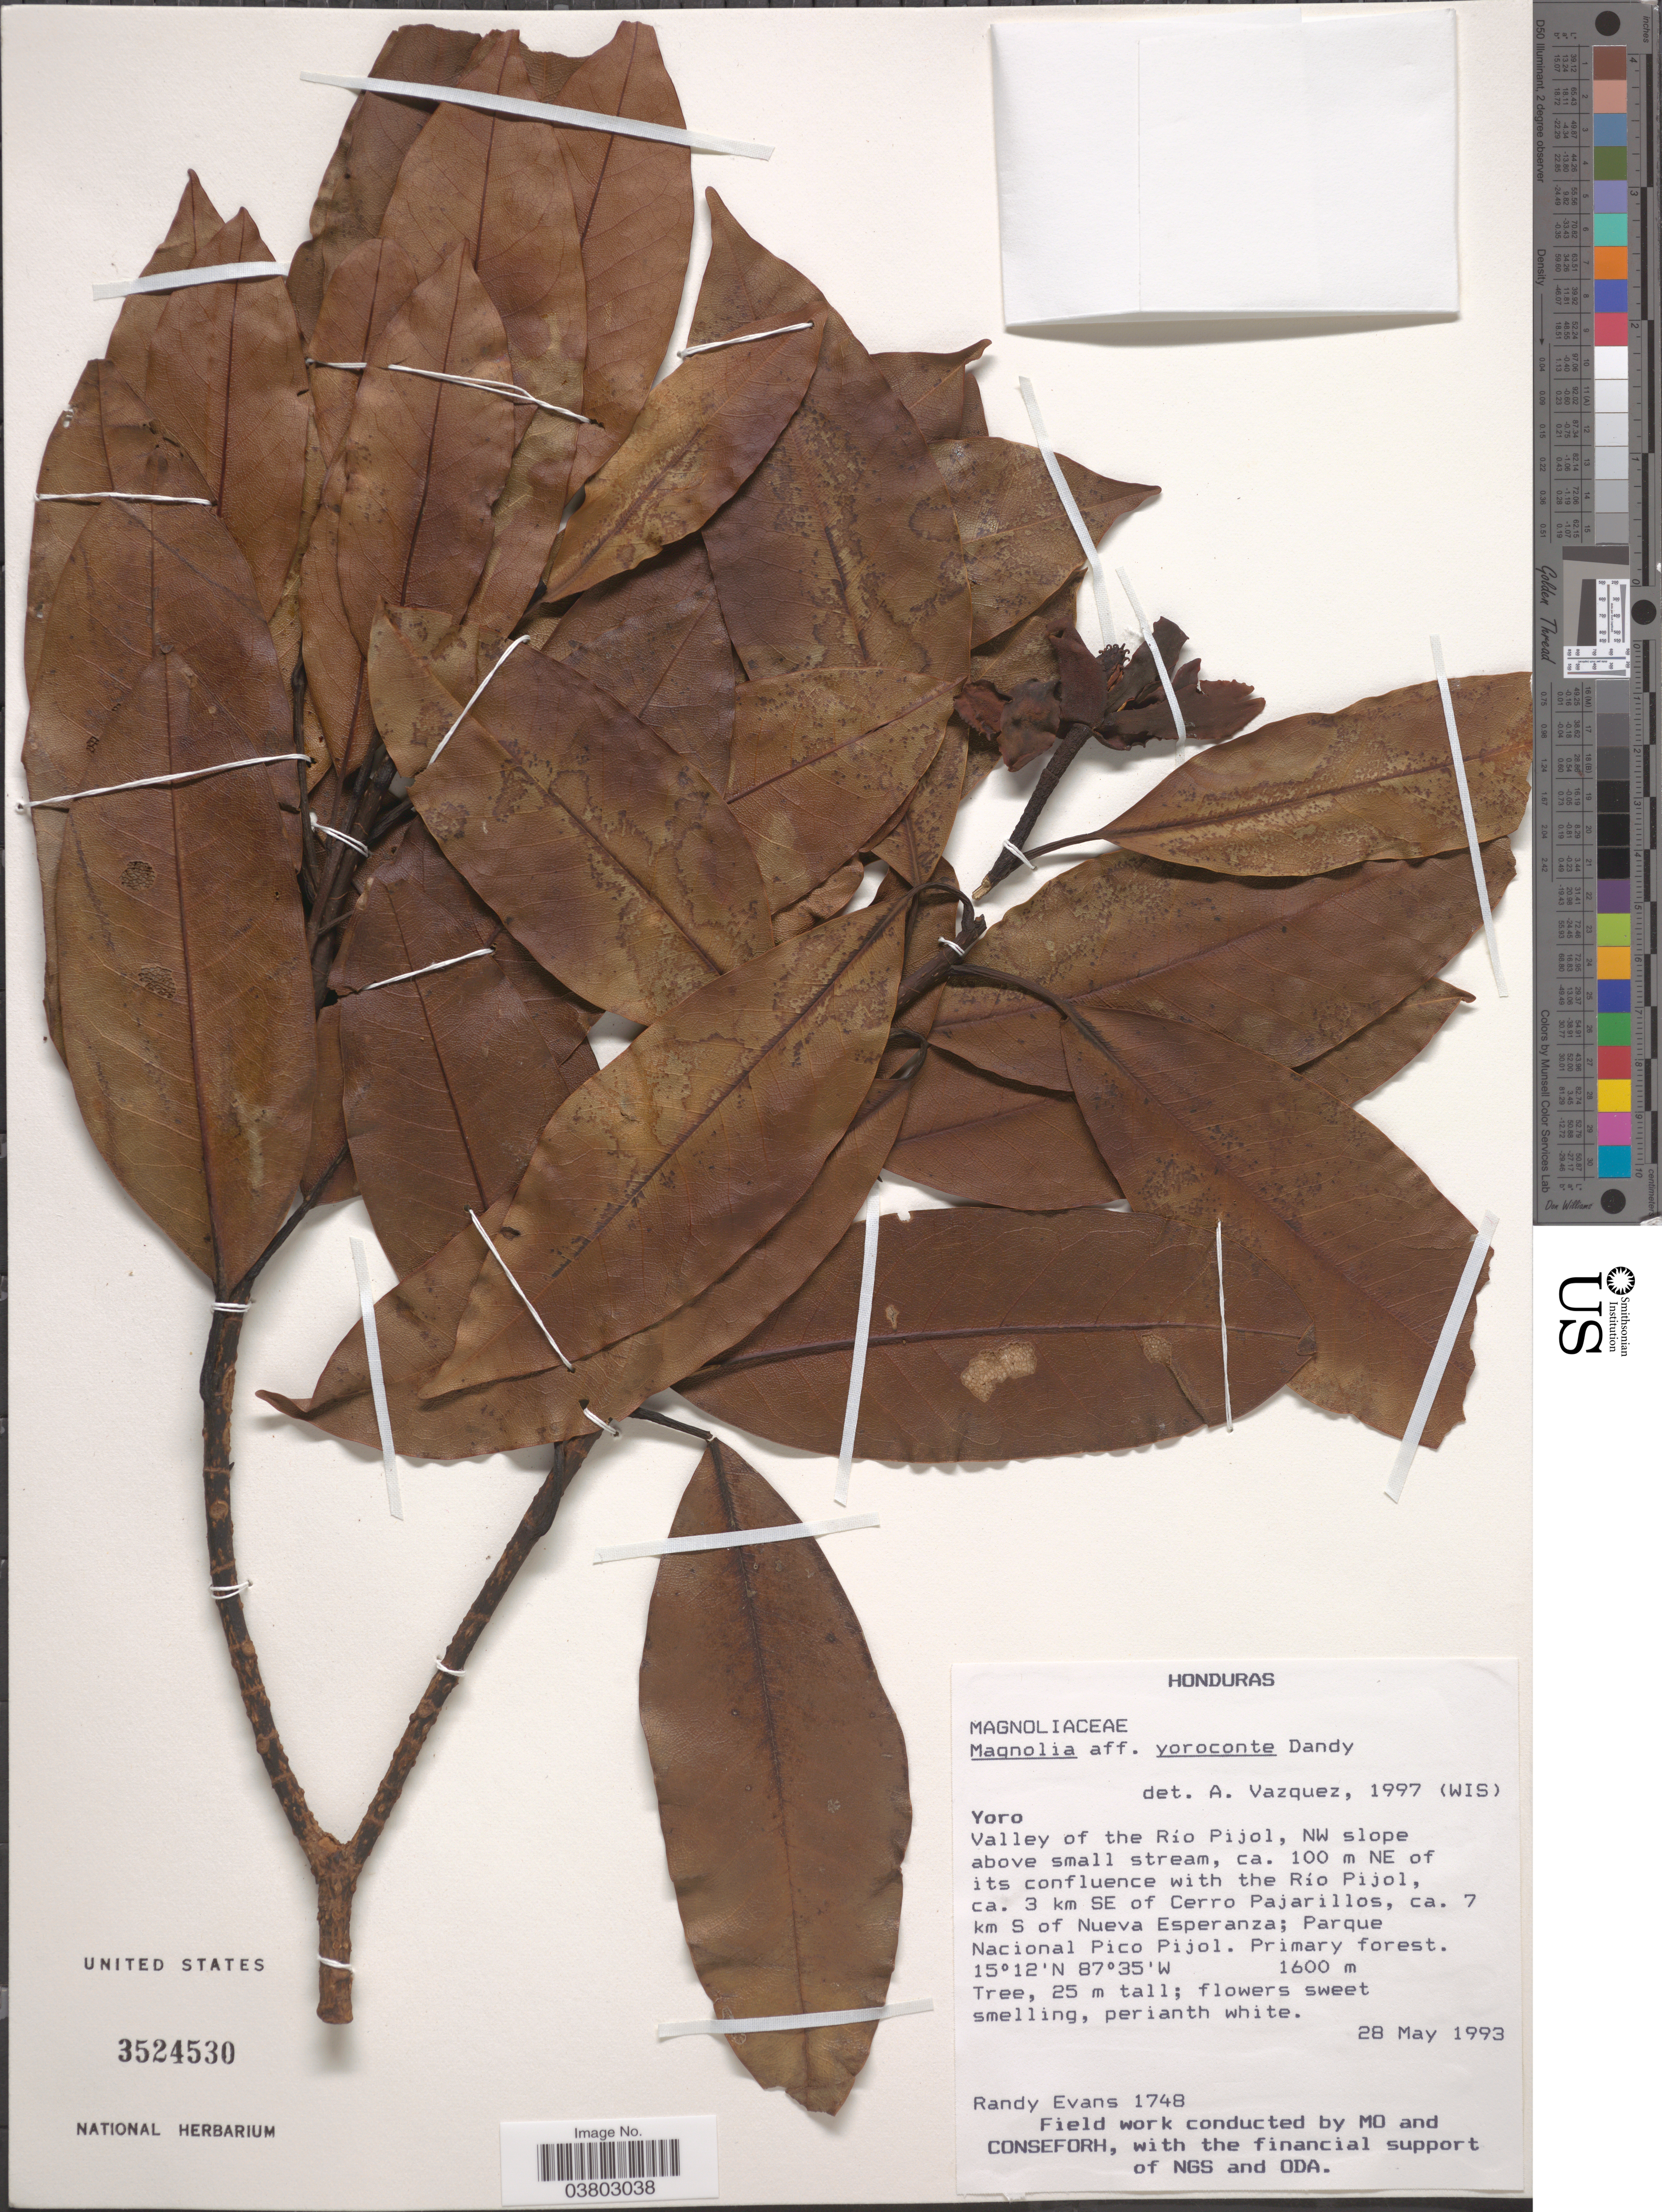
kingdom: Plantae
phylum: Tracheophyta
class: Magnoliopsida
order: Magnoliales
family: Magnoliaceae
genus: Magnolia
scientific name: Magnolia yoroconte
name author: Dandy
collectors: R. Evans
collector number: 1748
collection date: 1993-05-28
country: Honduras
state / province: Yoro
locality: Valley of the Río Pijol, NW slope above small stream, ca. 100 m NE of its confluence with the Río Pijol, ca. 3 km SE of Cerro Pajarillos, ca. 7 km S of Nueva Esperanza; Parque Nacional Pico Pijol.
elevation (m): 1600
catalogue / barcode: US 3524530